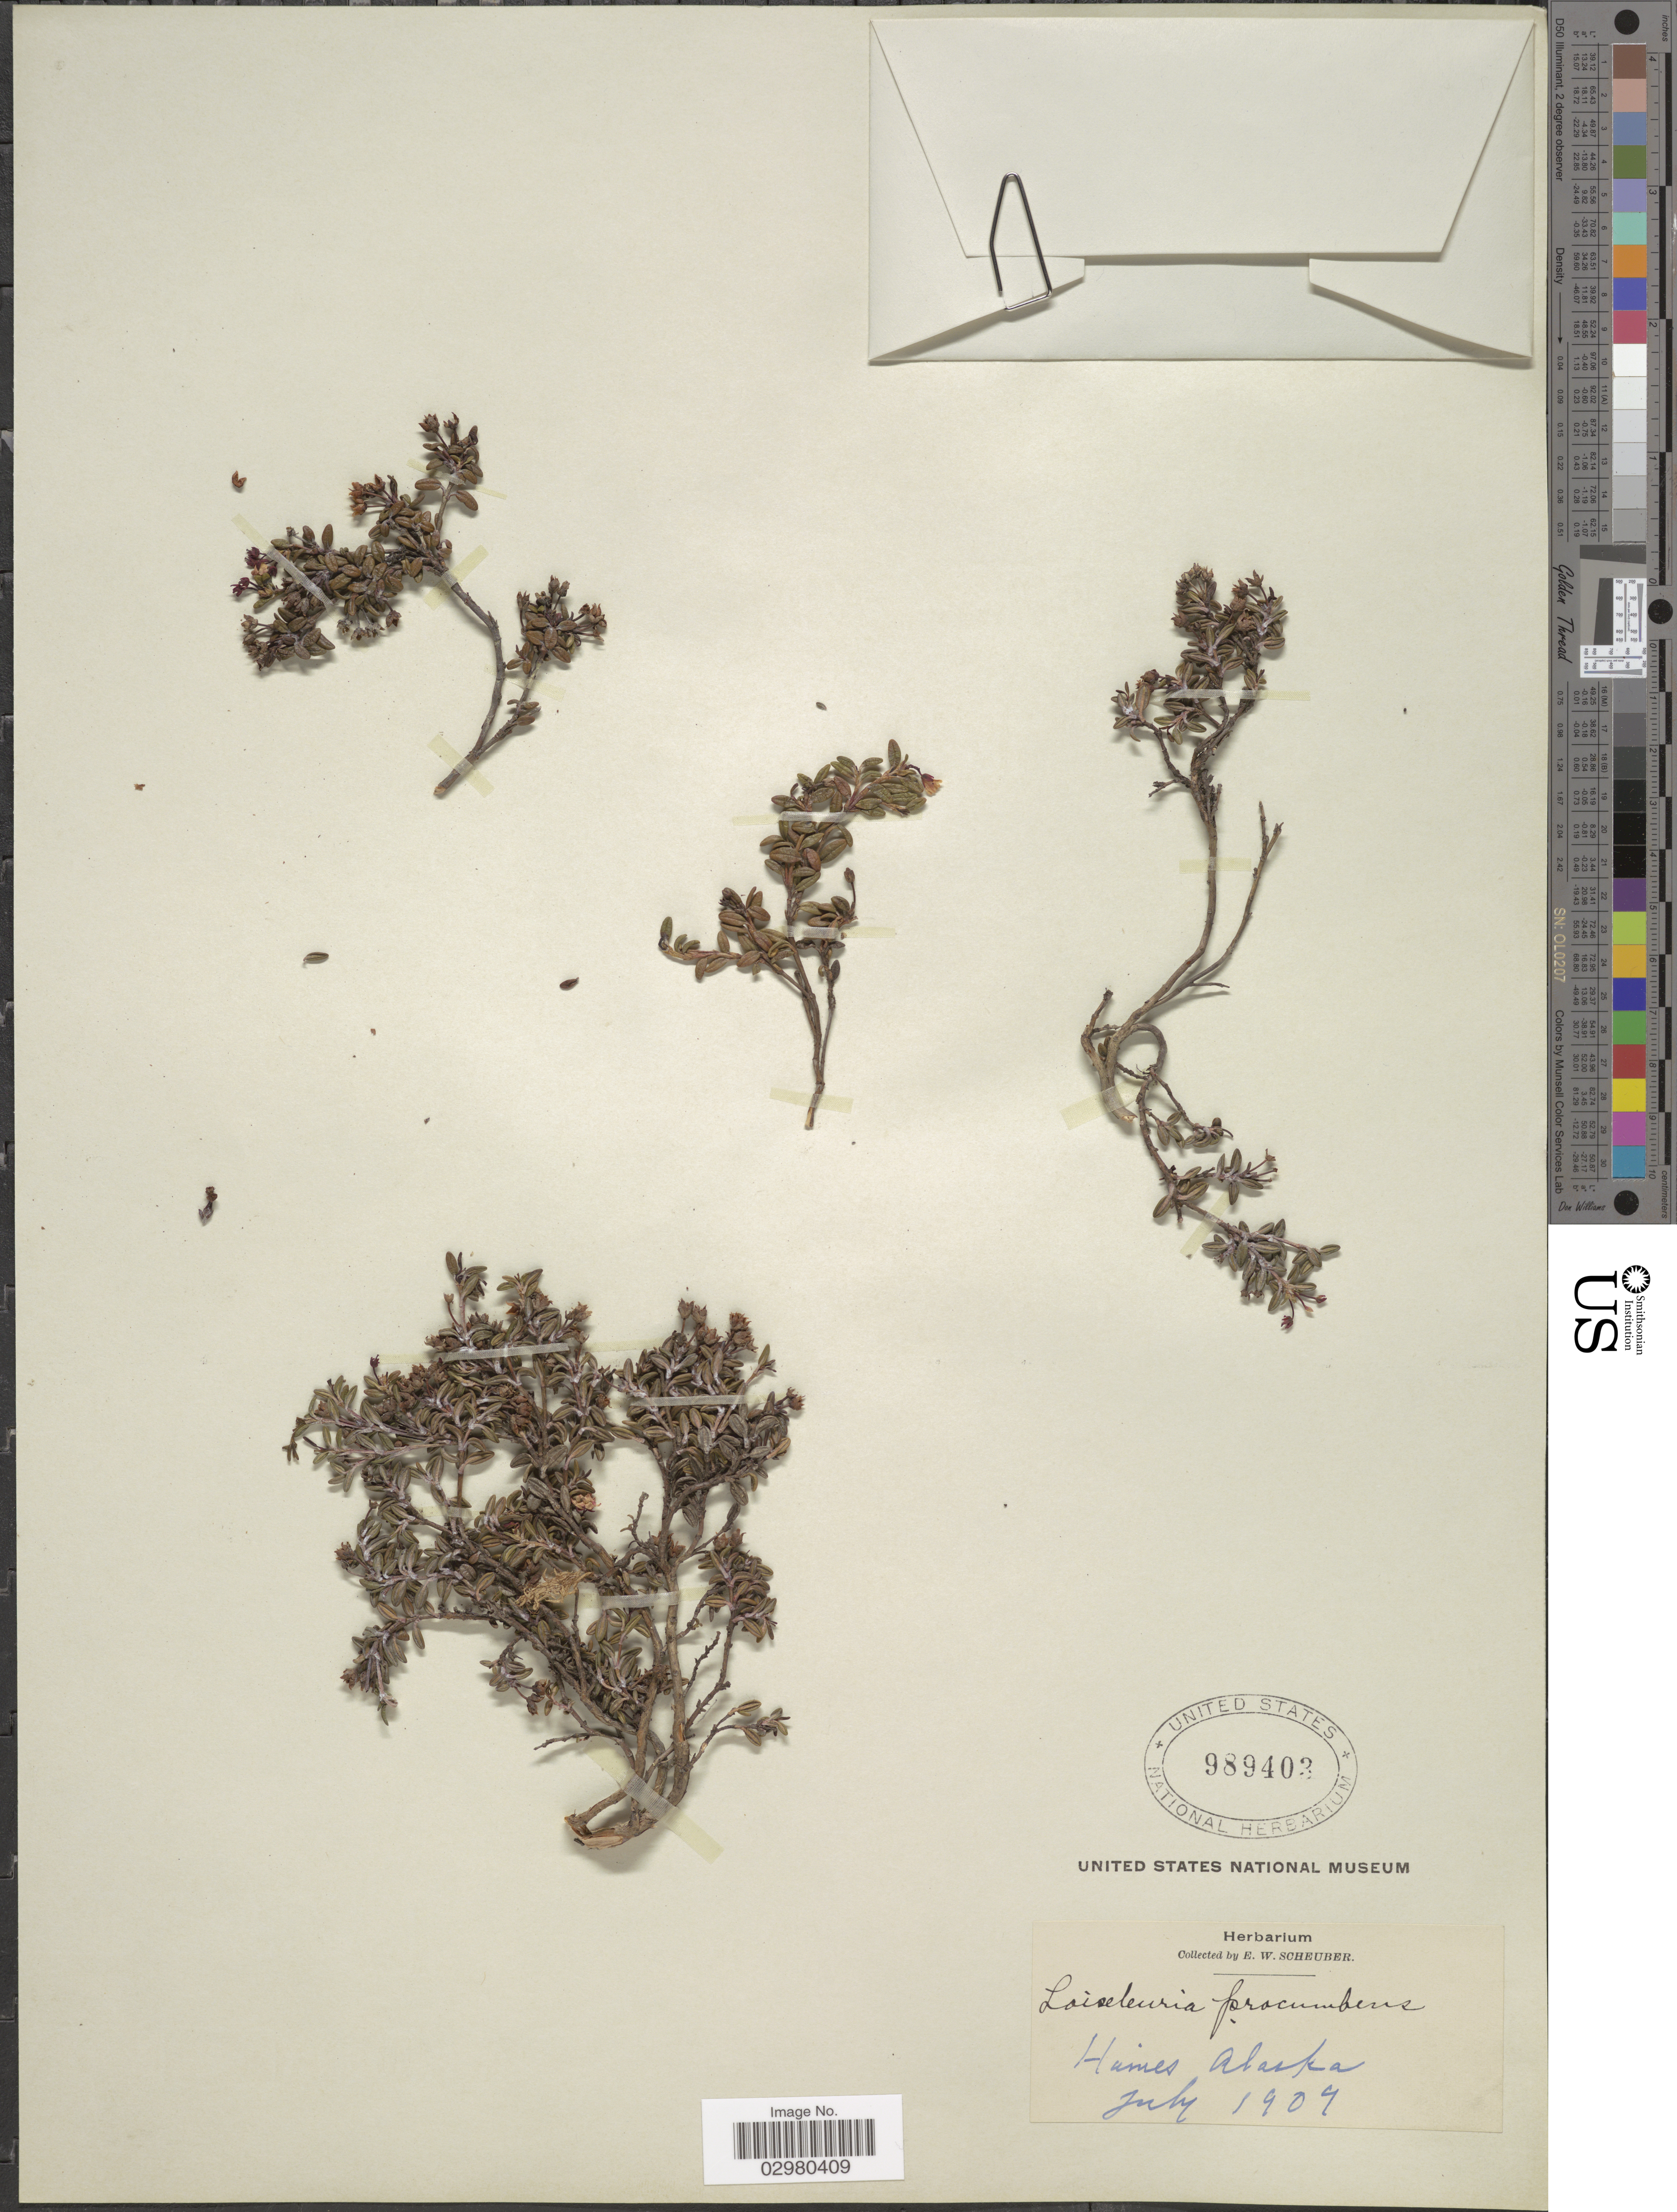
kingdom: Plantae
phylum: Tracheophyta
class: Magnoliopsida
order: Ericales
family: Ericaceae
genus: Loiseleuria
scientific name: Loiseleuria procumbens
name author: (L.) Desv.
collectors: E. Scheuber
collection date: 1909-07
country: United States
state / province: Alaska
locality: Humes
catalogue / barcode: US 989403